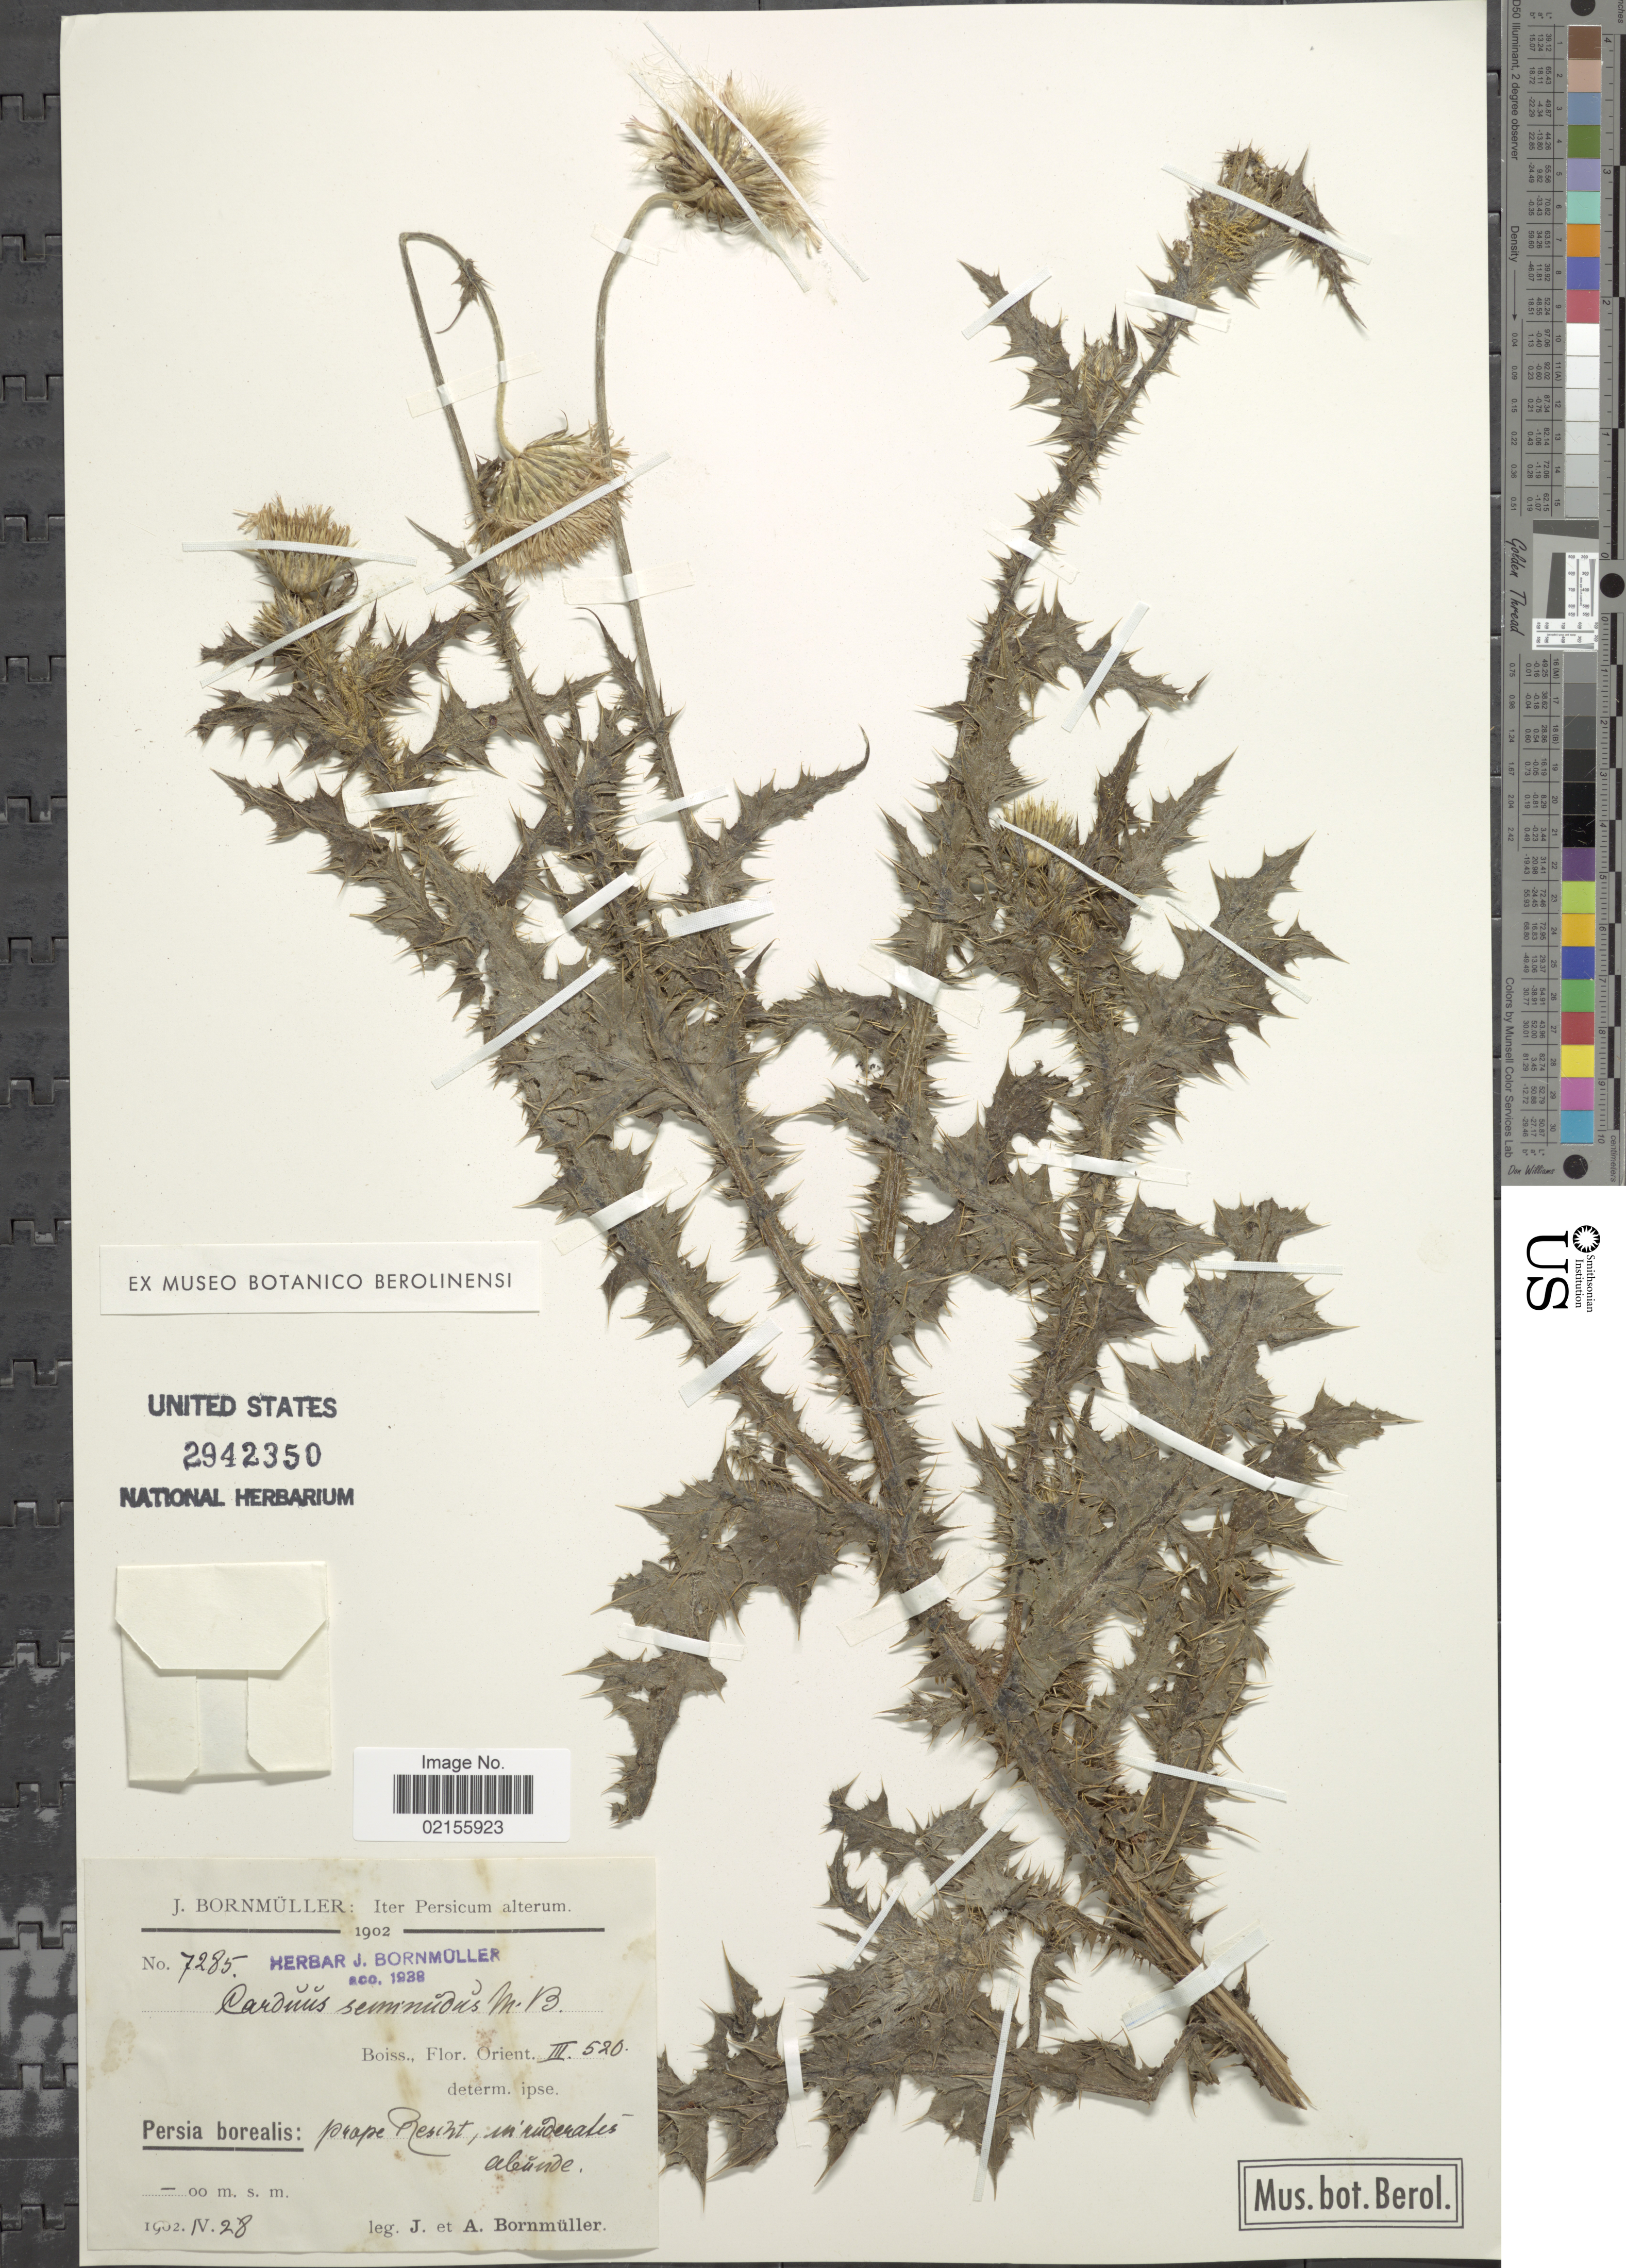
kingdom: Plantae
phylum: Tracheophyta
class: Magnoliopsida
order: Asterales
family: Asteraceae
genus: Carduus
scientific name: Carduus seminudus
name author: M. Bieb. ex M. Bieb.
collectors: J. Bornmüller & A. Bornmüller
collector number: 7285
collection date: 1902-04-28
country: Iran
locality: Persia borealis: prope Rescht, in ruderales a [illegible text]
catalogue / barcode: US 2942350